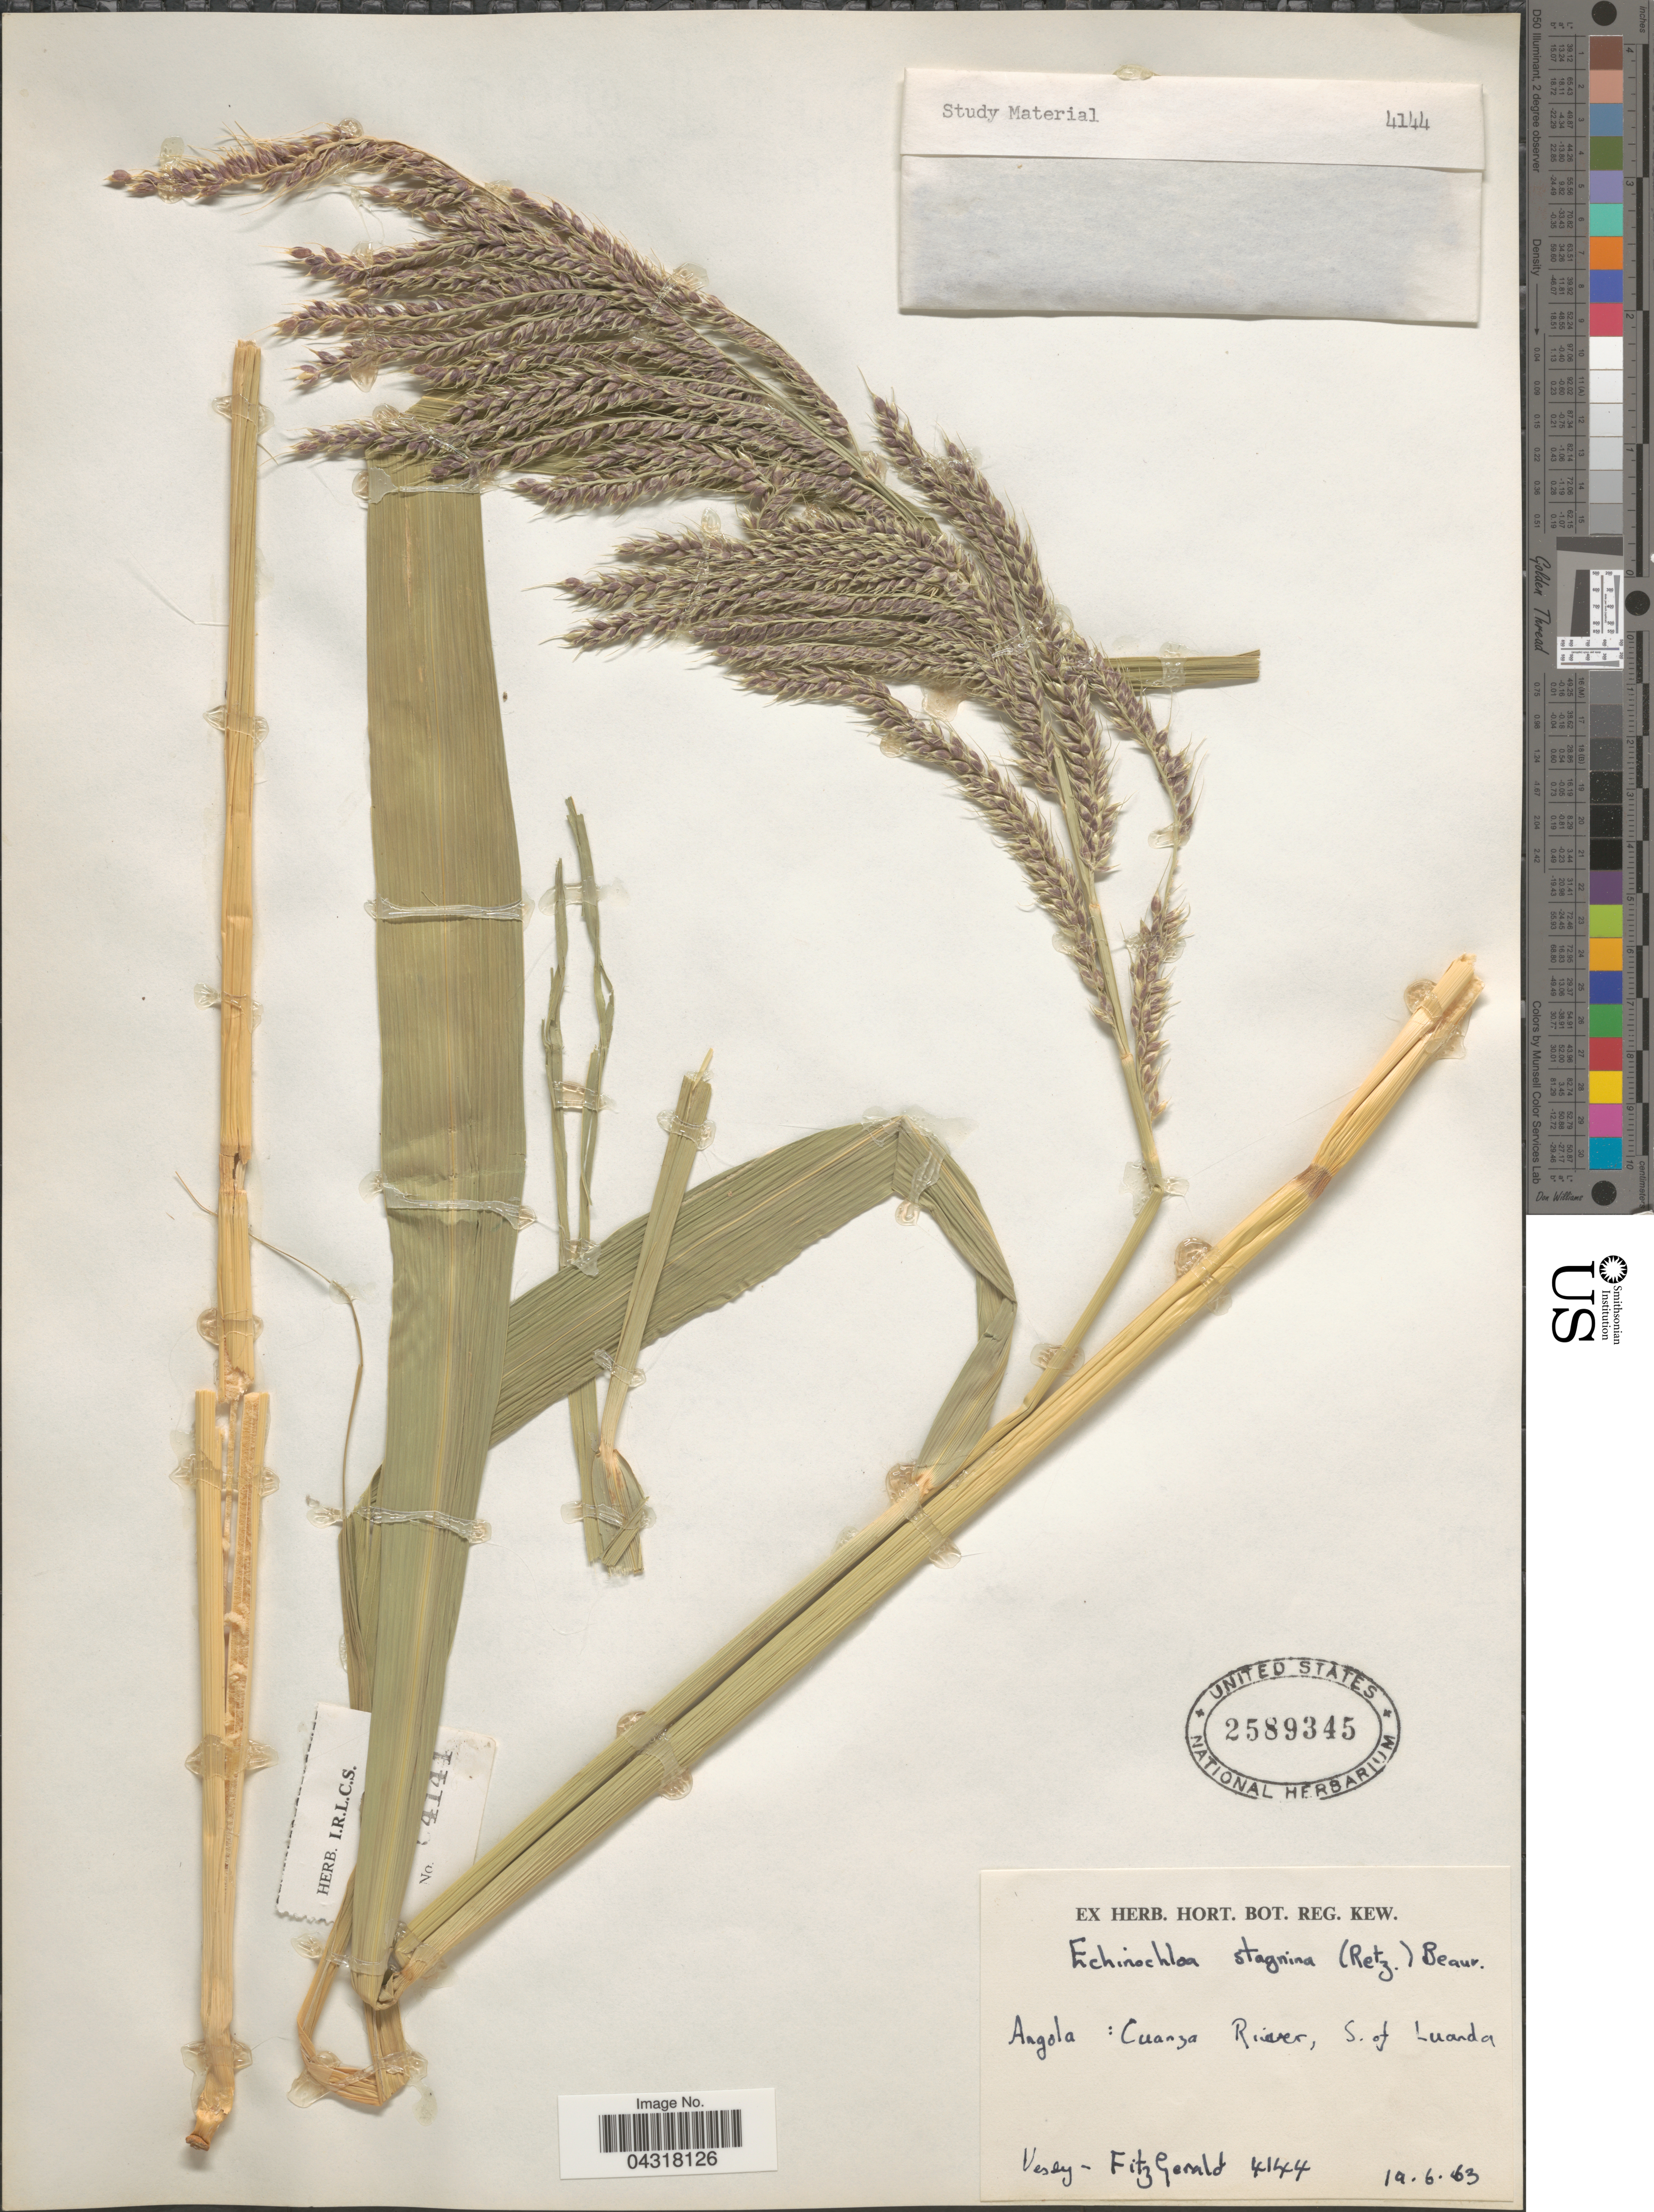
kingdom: Plantae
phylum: Tracheophyta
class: Liliopsida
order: Poales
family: Poaceae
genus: Echinochloa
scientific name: Echinochloa stagnina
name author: (Retz.) P. Beauv.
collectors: Vesey-Fitzgerald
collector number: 4144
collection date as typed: Transcribed d/m/y: 19/6/63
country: Angola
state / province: Luanda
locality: Cuanza River, S. of Luanda.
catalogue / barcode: US 2589345